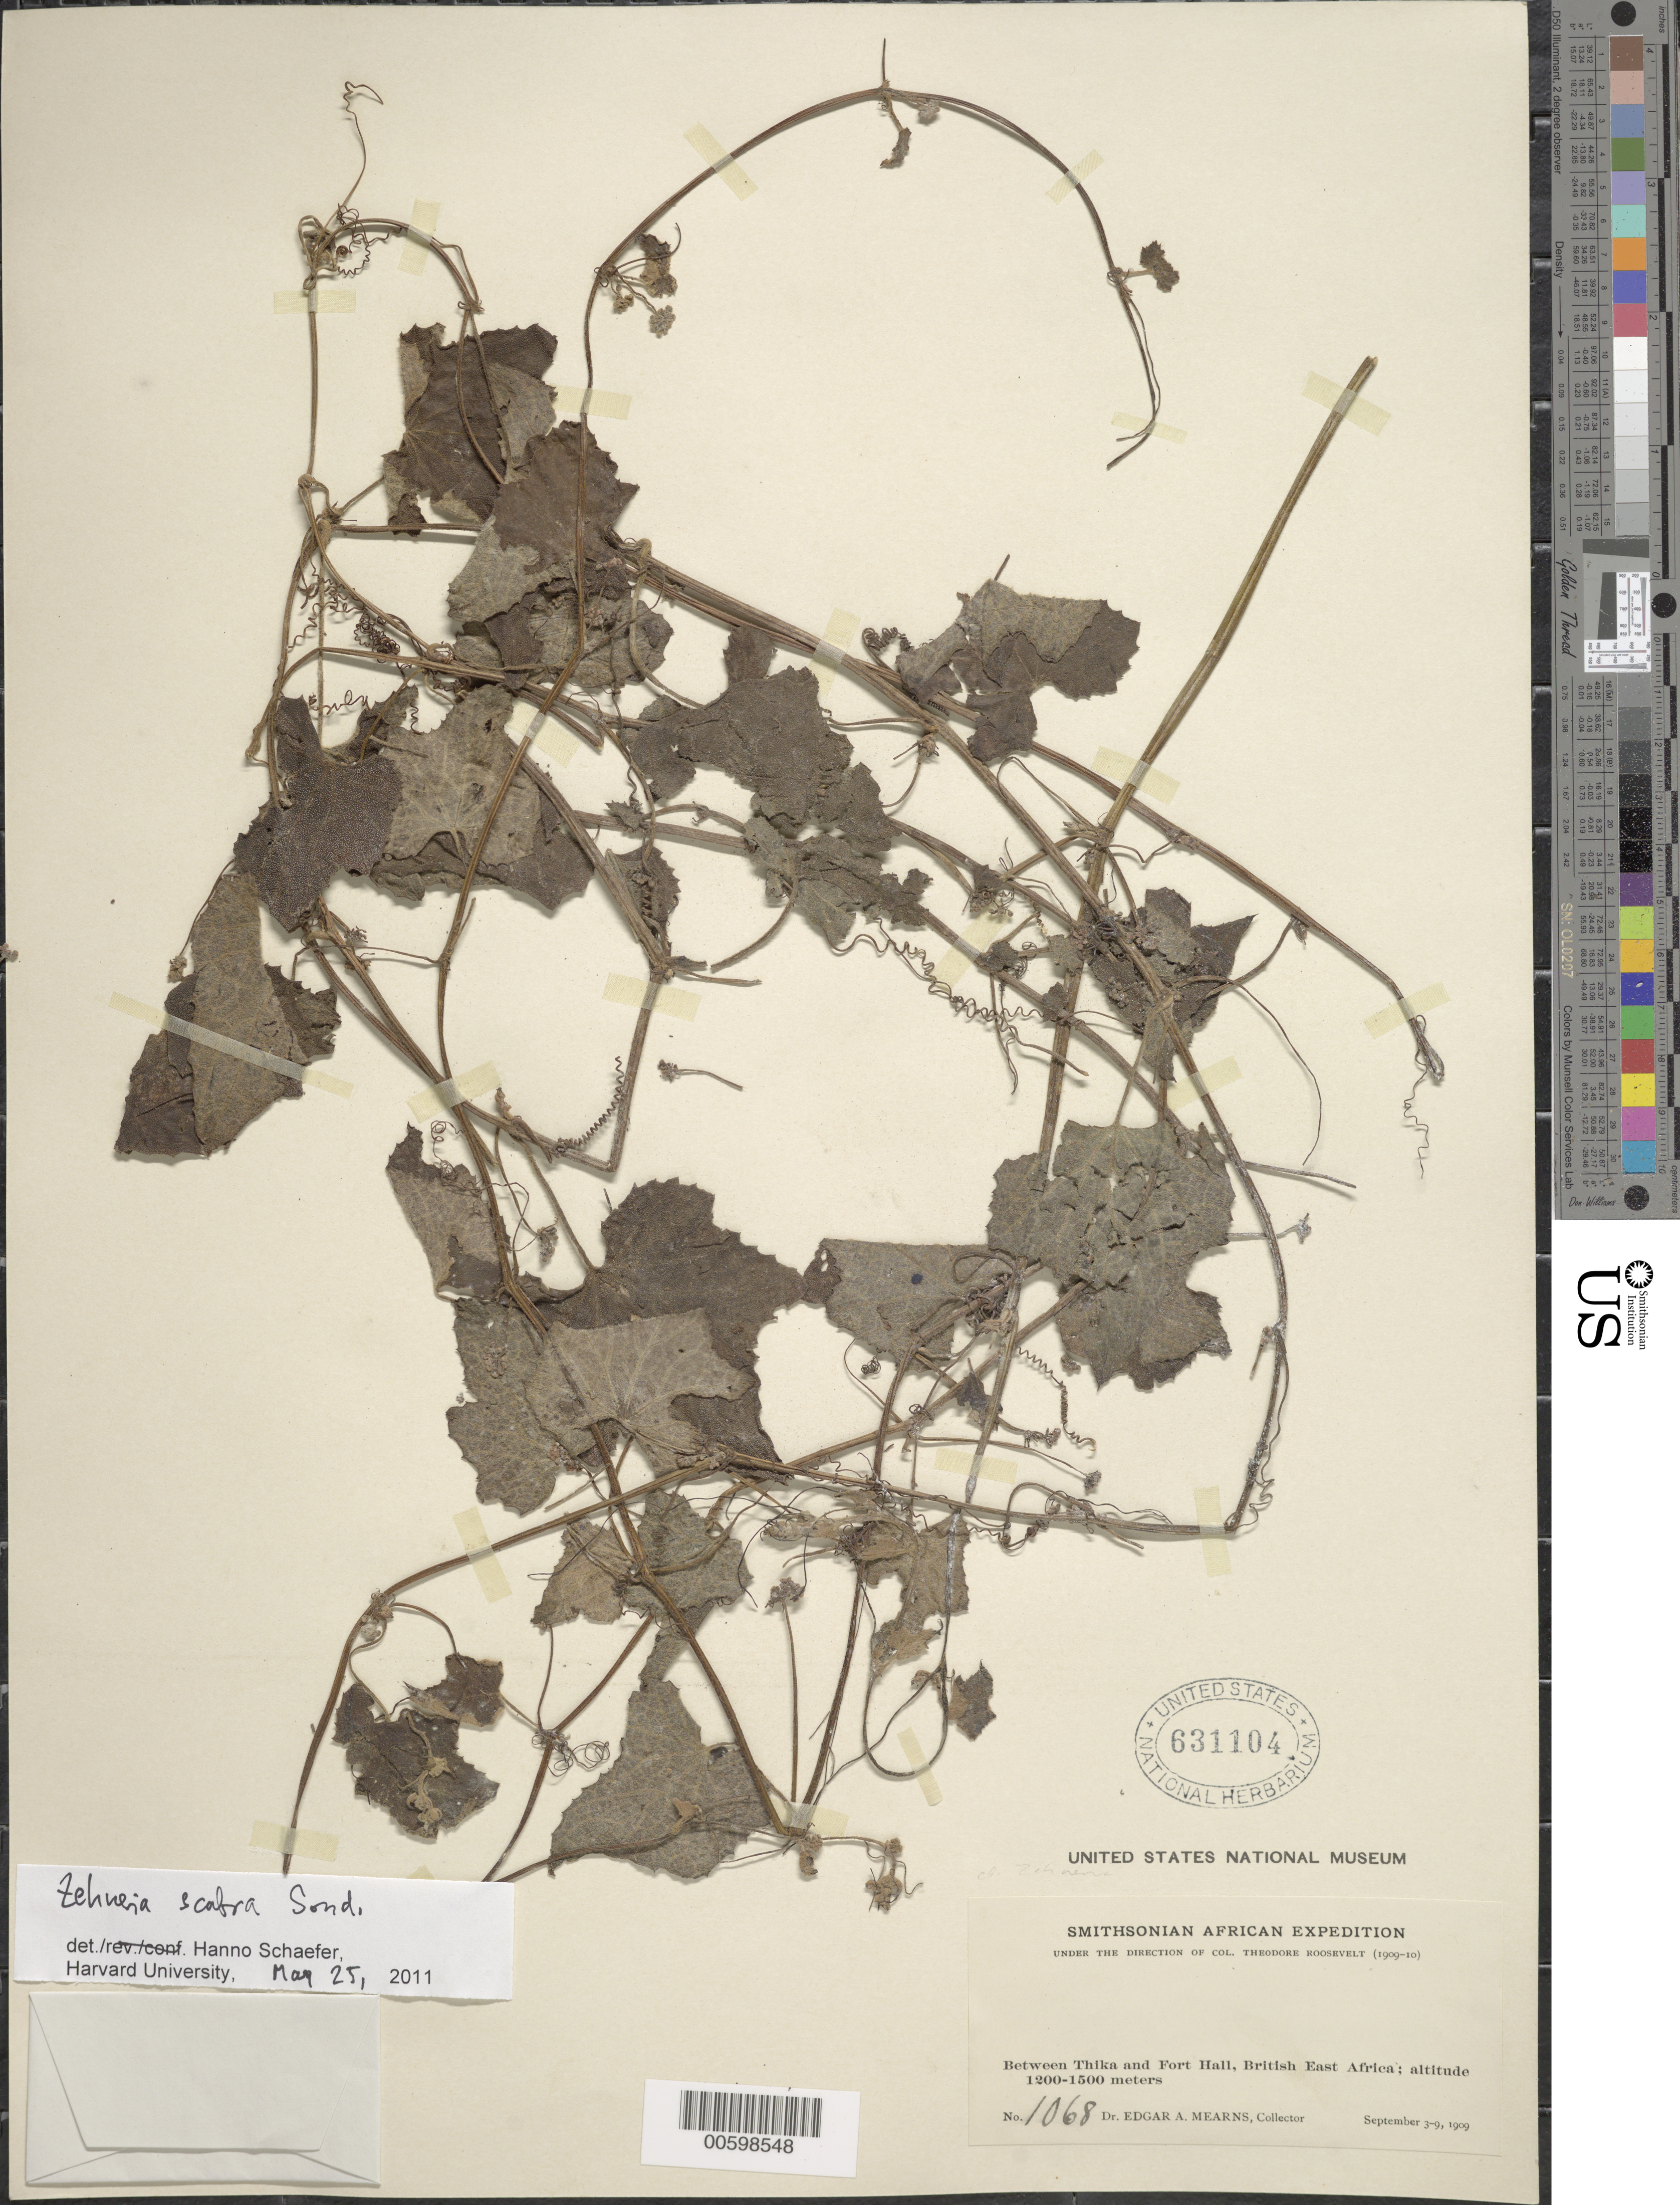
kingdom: Plantae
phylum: Tracheophyta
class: Magnoliopsida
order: Cucurbitales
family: Cucurbitaceae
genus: Zehneria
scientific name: Zehneria scabra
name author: (L. f.) Sond.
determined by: Schaefer, Hanno, Harvard University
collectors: E. A. Mearns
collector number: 1068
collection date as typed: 03 Sep 1909 to 09 Sep 1909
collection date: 1909-09-03/1909-09-09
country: Kenya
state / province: Murang'a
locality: Between Thika and Fort Hall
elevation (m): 1200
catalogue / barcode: US 631104